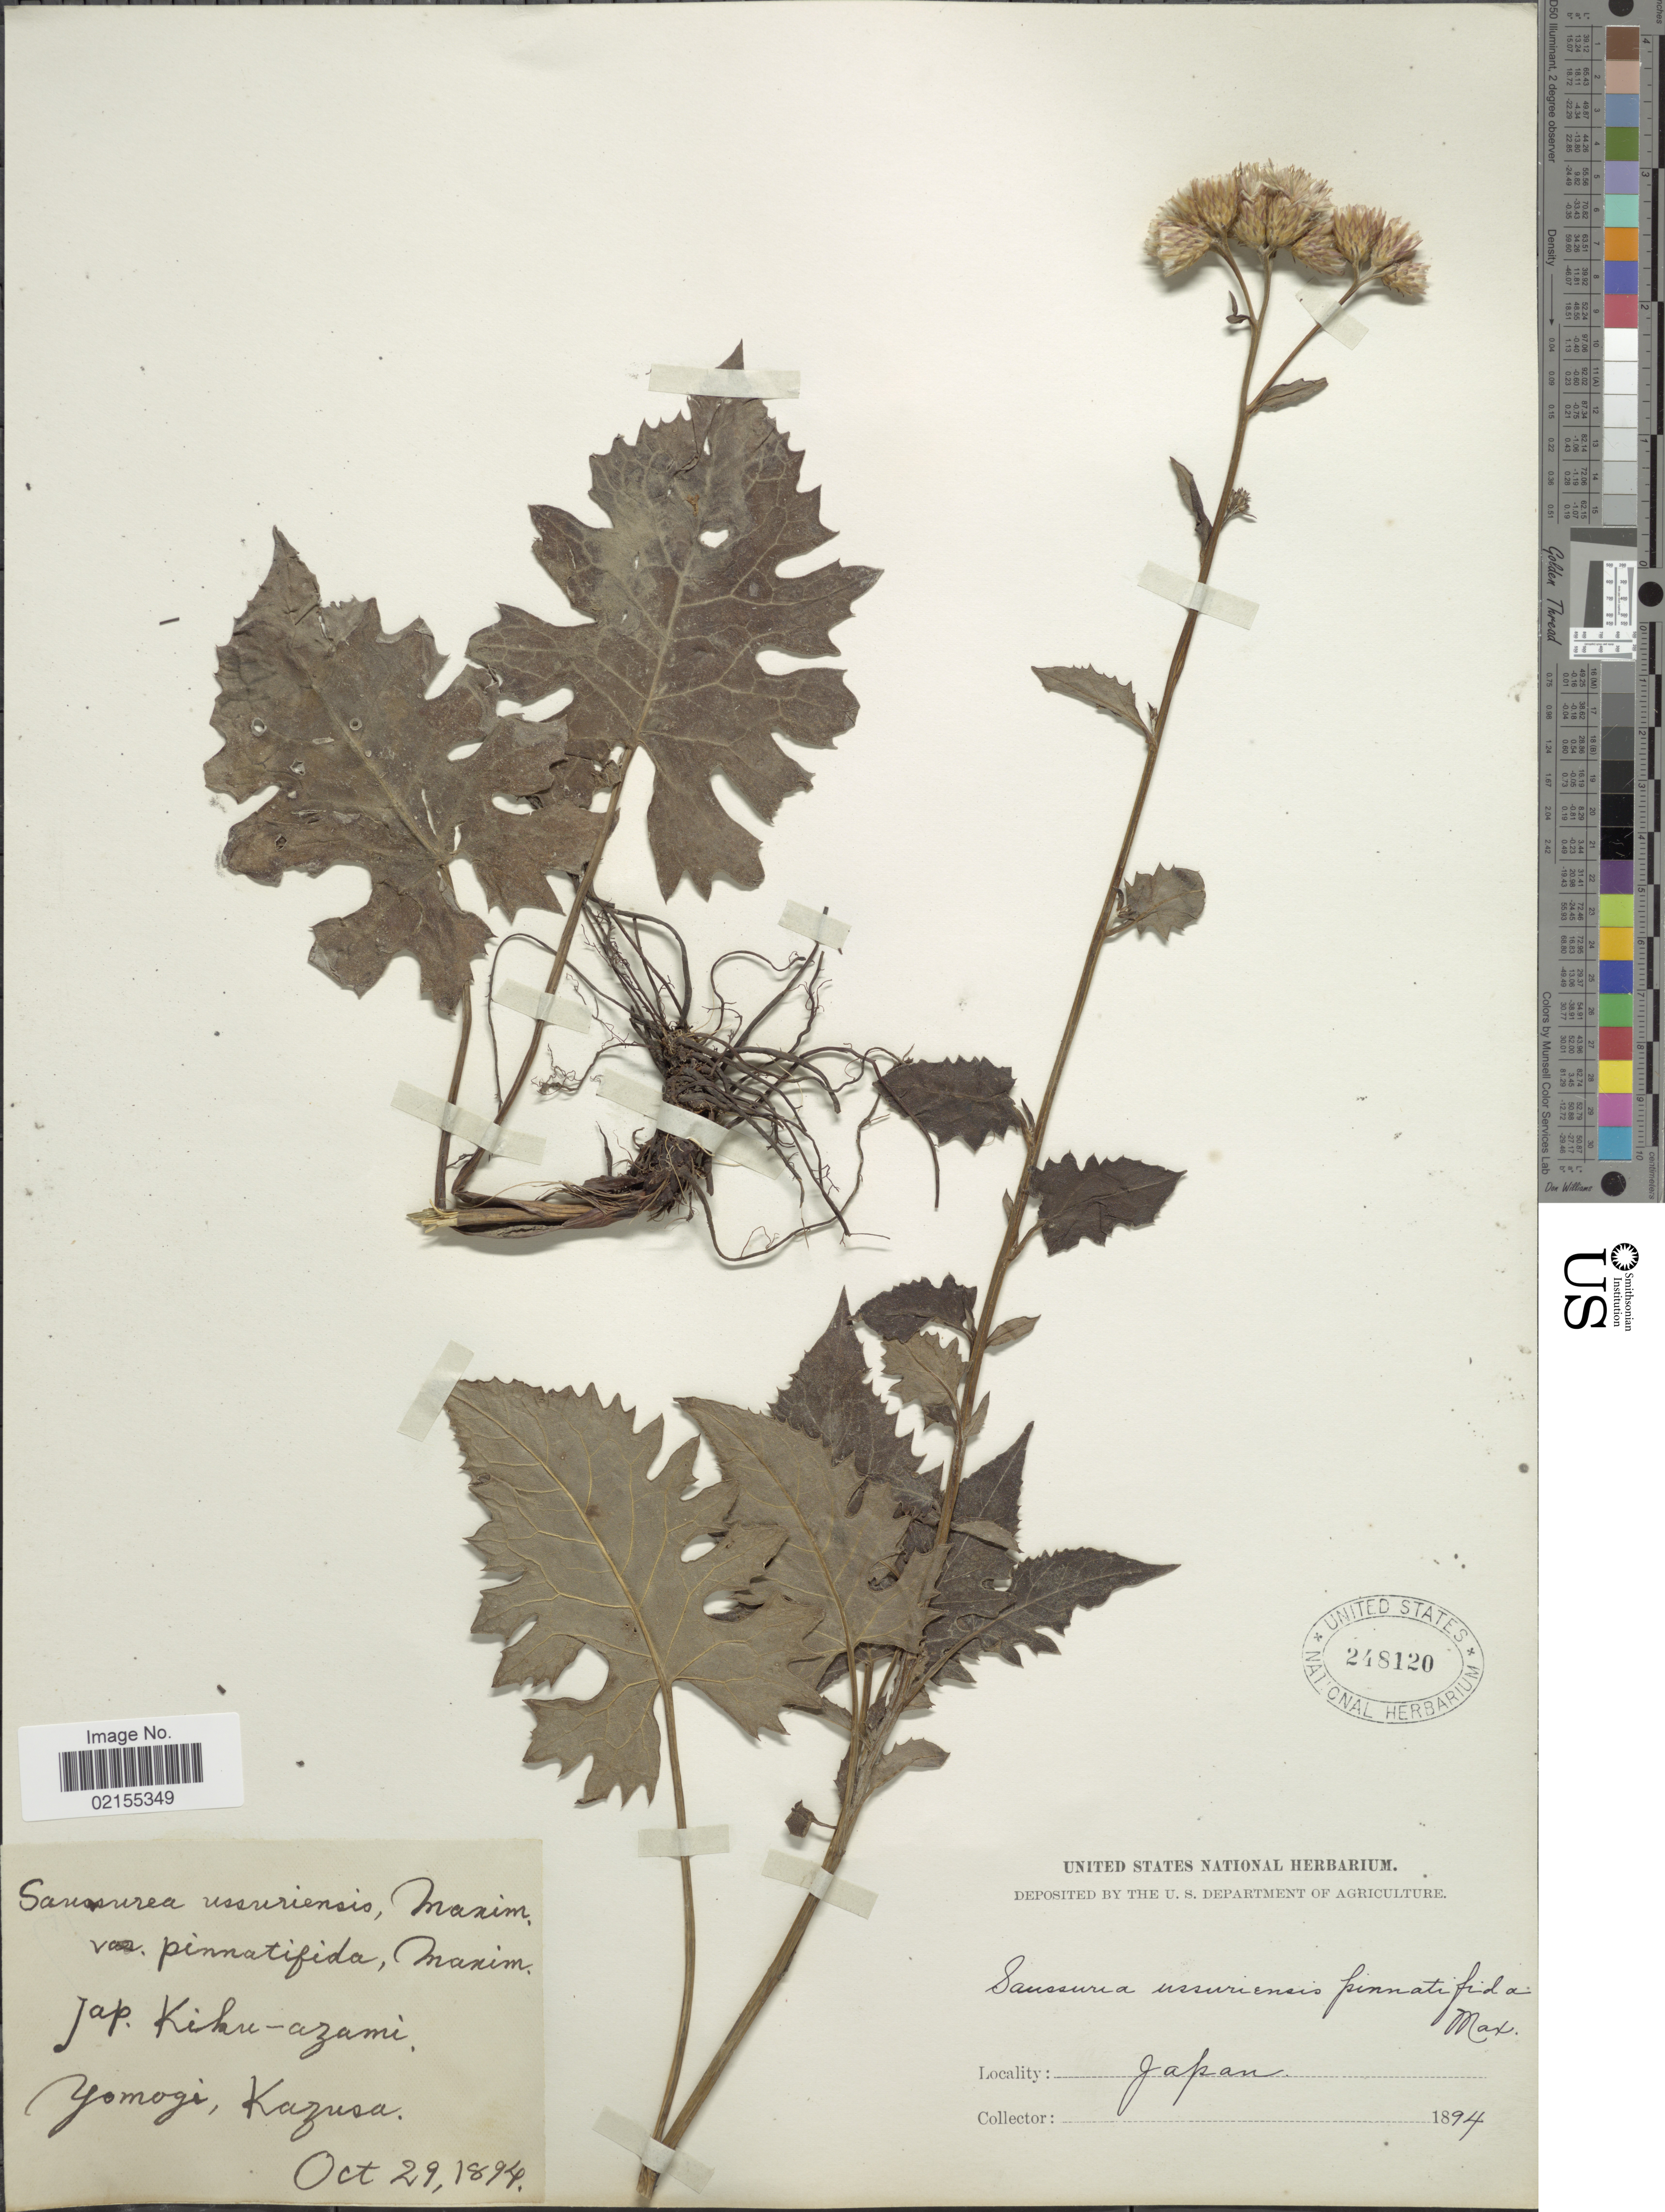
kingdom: Plantae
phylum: Tracheophyta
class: Magnoliopsida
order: Asterales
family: Asteraceae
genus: Saussurea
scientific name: Saussurea ussuriensis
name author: Maxim.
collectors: U.S. National Herbarium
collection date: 1894-10-29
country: Japan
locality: Yomogi, Kazusa [unsure placement]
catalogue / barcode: US 248120